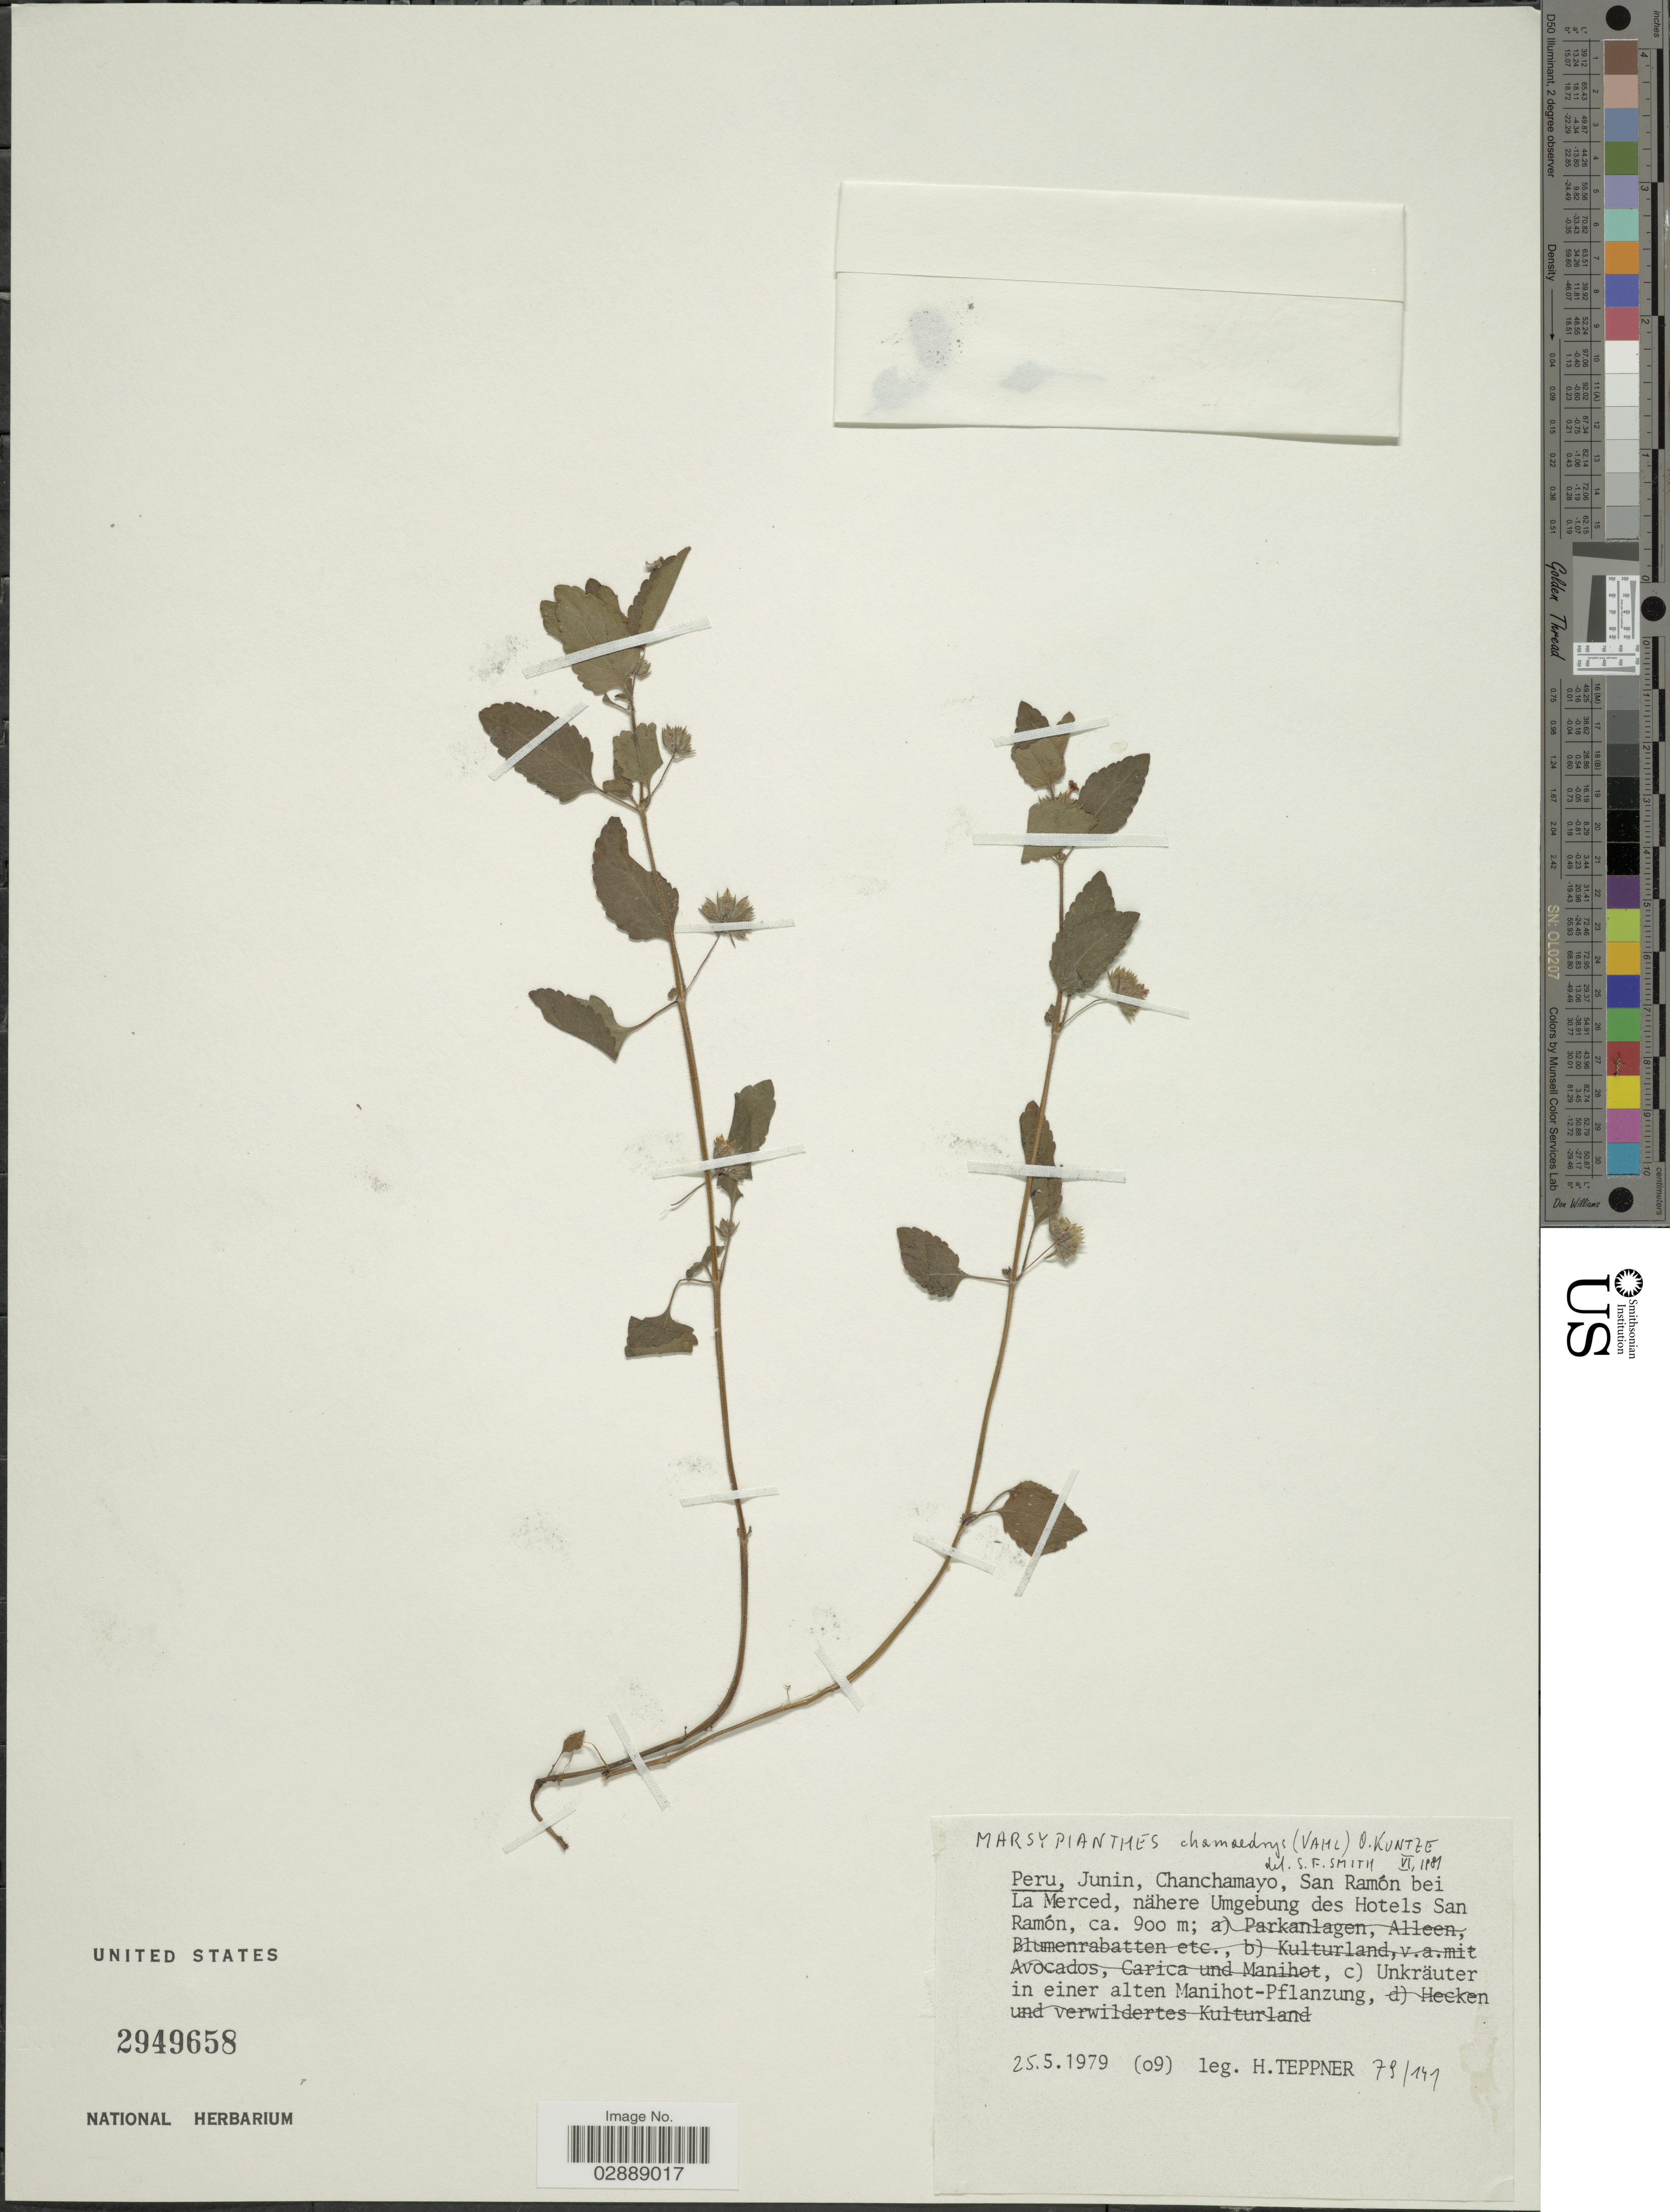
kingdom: Plantae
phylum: Tracheophyta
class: Magnoliopsida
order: Lamiales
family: Lamiaceae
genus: Marsypianthes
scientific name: Marsypianthes chamaedrys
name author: (Vahl) Kuntze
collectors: H. Teppner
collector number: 78/141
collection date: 1979-05-25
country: Peru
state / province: Junín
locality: Chanchamayo, San Ramón bei La Merced, nähere Umgebung des Hotels San Ramón.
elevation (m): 900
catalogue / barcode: US 2949658